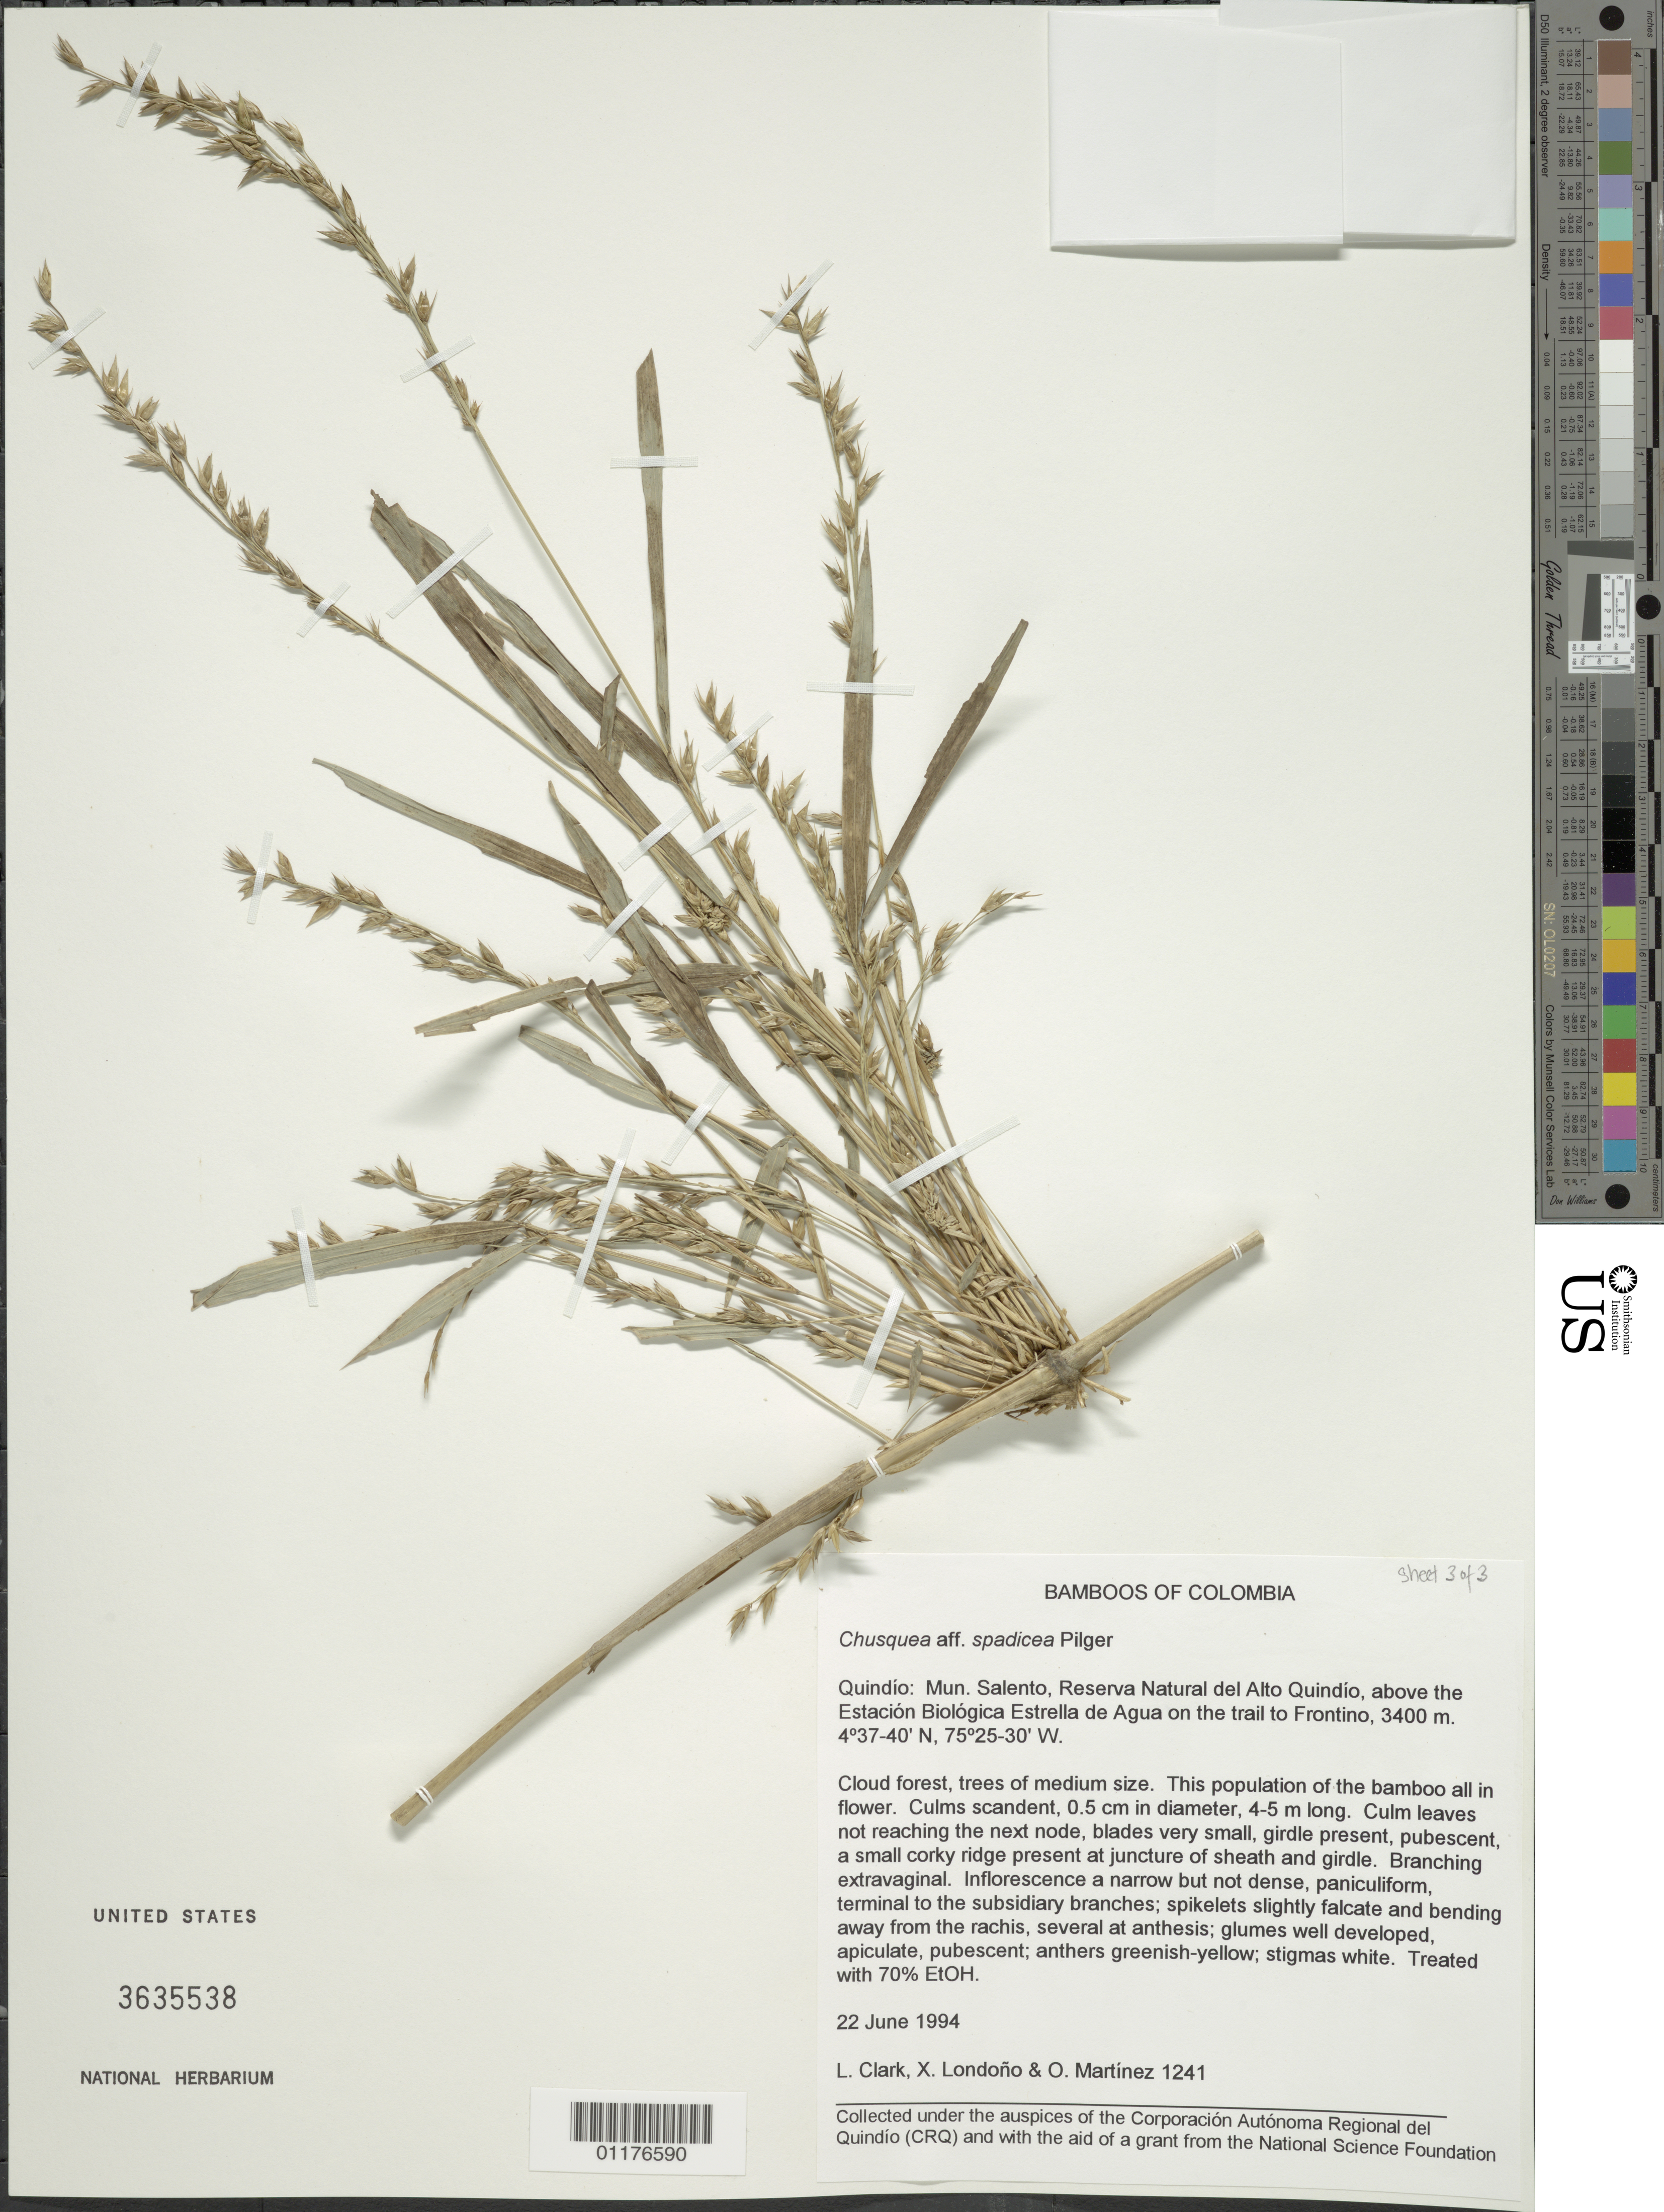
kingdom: Plantae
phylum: Tracheophyta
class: Liliopsida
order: Poales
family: Poaceae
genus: Chusquea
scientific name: Chusquea spadicea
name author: Pilg.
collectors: L. G. Clark, X. Londoño & O. Martínez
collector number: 1241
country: Colombia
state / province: Quindío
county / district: Salento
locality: Reserva Natural de Alto Quindio, above the Estacion Biologica Estrella de Aqua on the trail to Frontino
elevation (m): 3400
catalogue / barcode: US 3635538